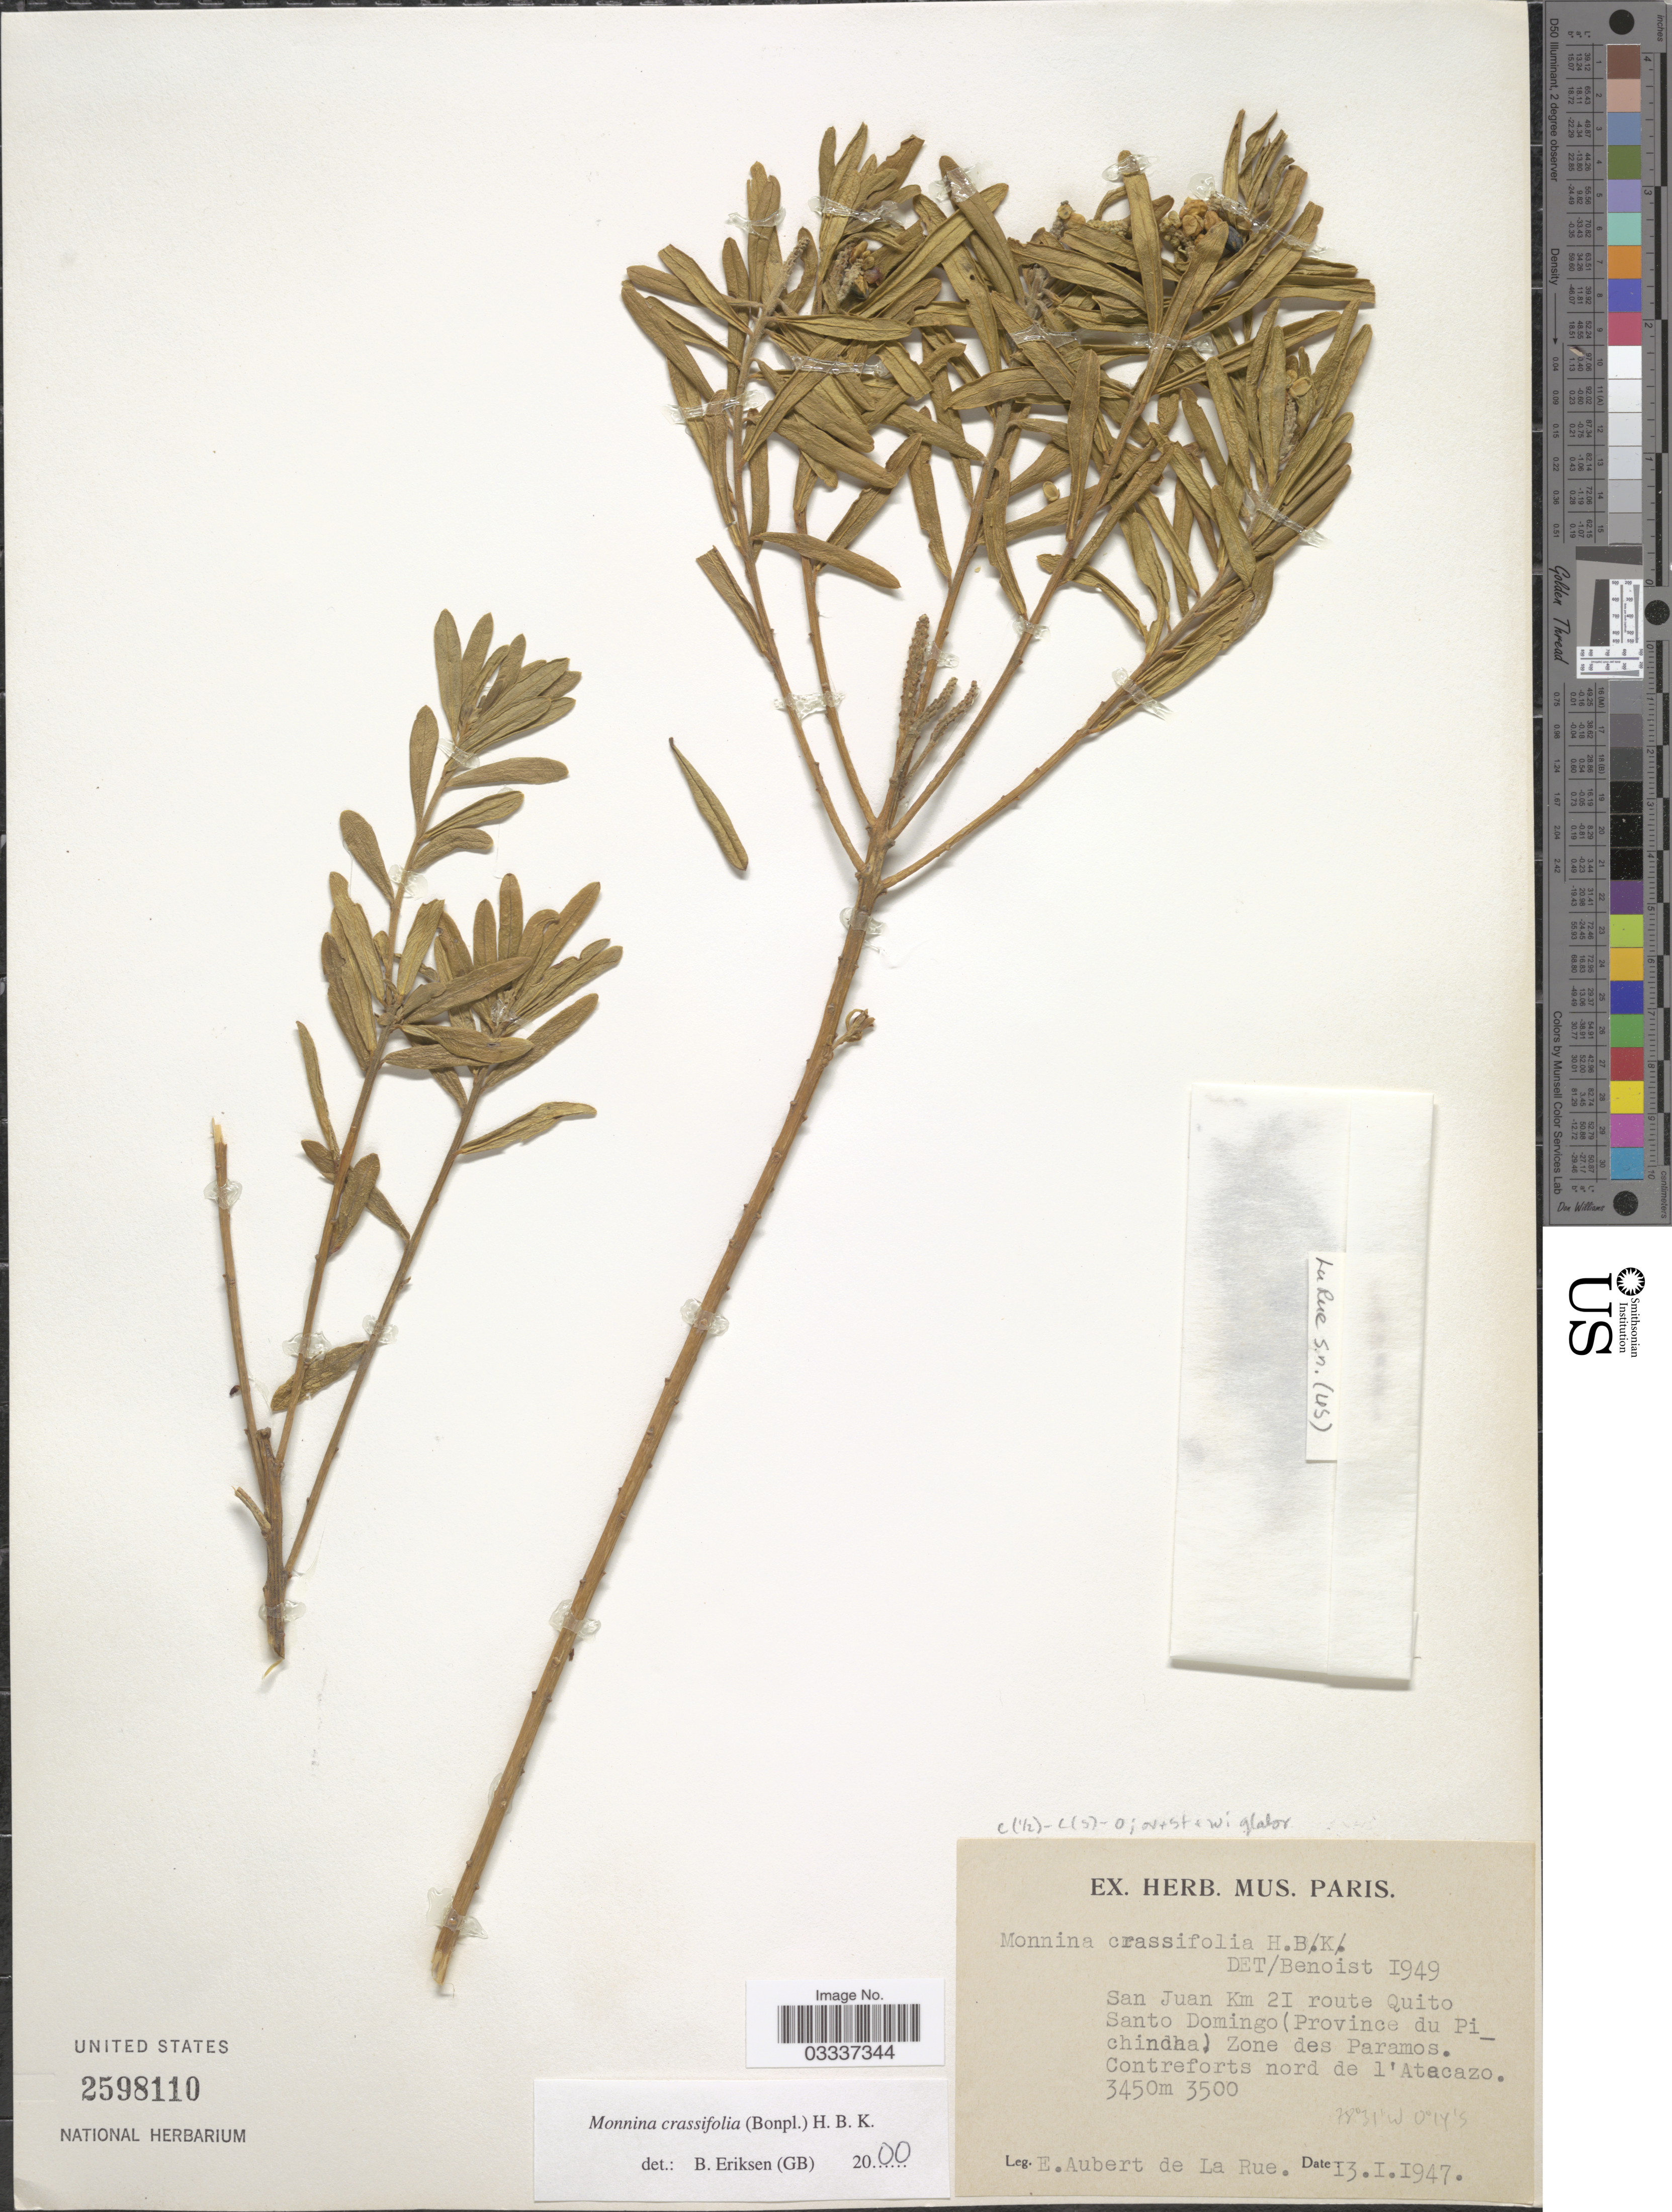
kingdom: Plantae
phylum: Tracheophyta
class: Magnoliopsida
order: Fabales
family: Polygalaceae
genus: Monnina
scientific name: Monnina crassifolia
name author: (Bonpl.) Kunth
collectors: E. Aubert de La Rüe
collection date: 1947-01-13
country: Ecuador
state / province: Pichincha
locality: San Juan Km 21 route Quito Santo Domingo, Zone des Paramos. Contreforts nord de l'Atacazo.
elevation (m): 3450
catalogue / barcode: US 2598110